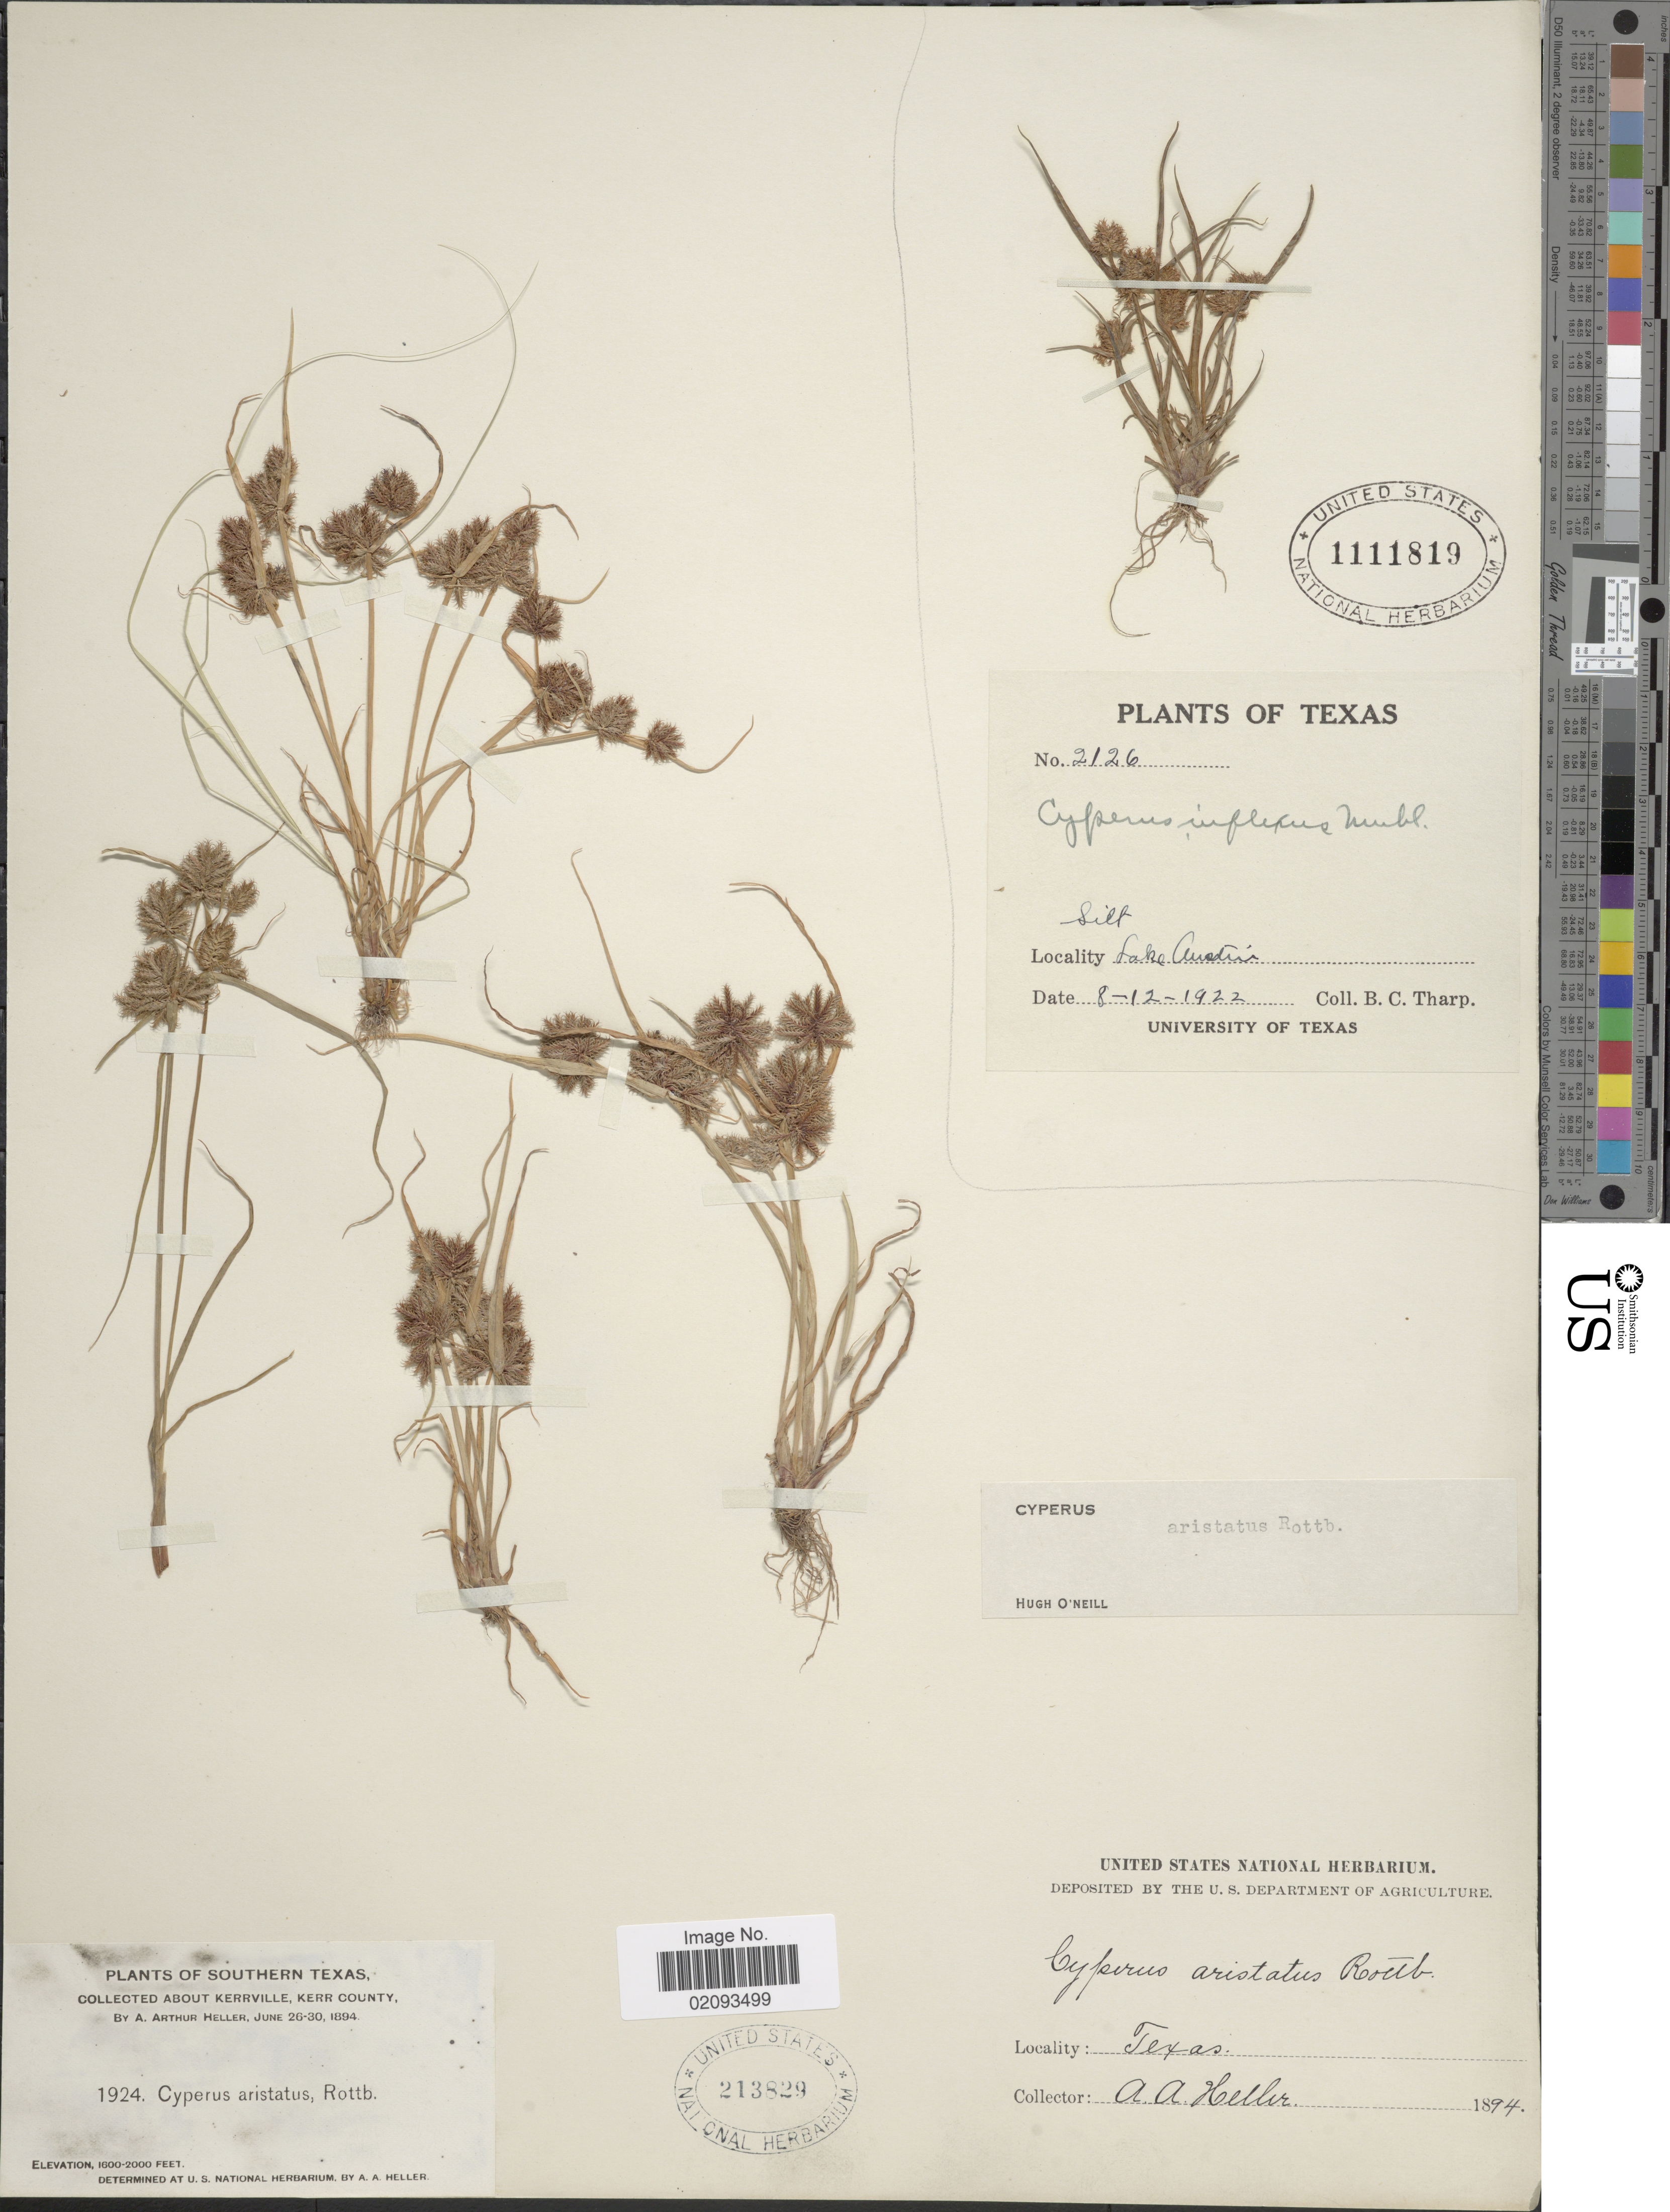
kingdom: Plantae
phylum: Tracheophyta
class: Liliopsida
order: Poales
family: Cyperaceae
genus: Cyperus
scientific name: Cyperus squarrosus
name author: L.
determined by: Strong, Mark T., (BOT), Smithsonian Institution - National Museum of Natural History (UNITED STATES)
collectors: B. C. Tharp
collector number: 2126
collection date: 1922-08-12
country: United States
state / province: Texas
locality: Lake Austin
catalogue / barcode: US 1111819